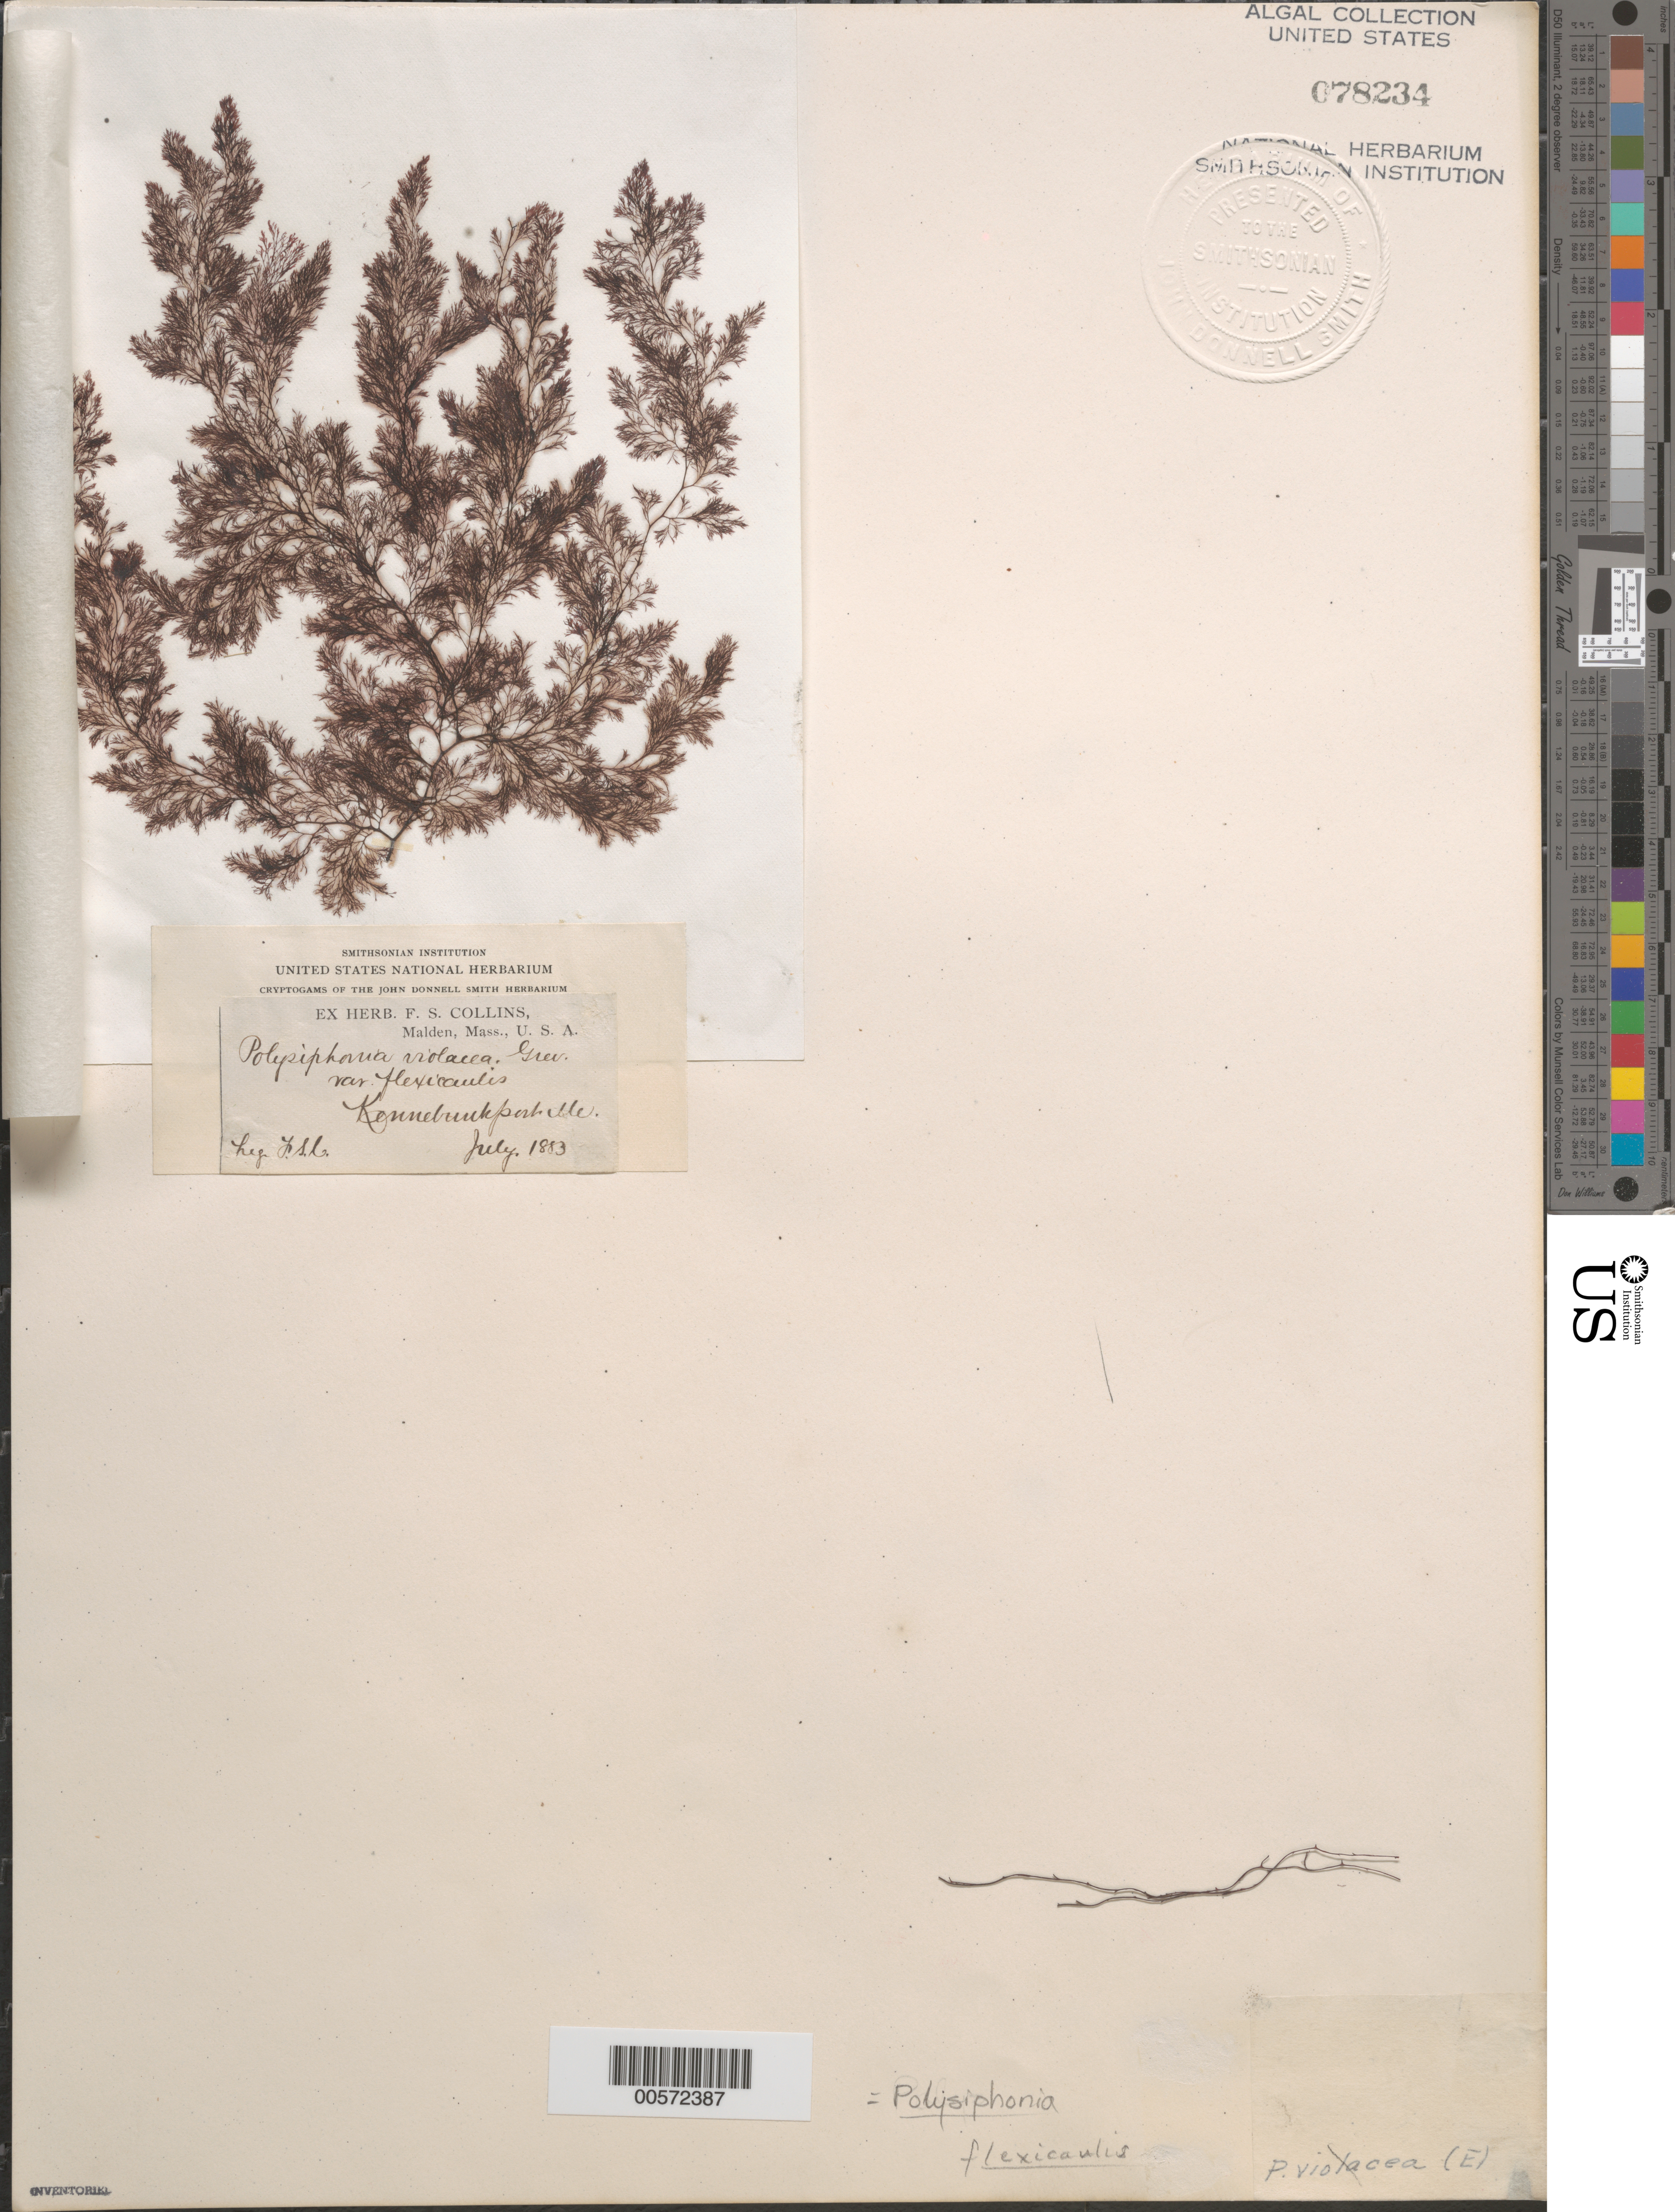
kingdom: Plantae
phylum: Rhodophyta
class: Florideophyceae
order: Ceramiales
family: Rhodomelaceae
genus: Leptosiphonia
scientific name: Leptosiphonia flexicaulis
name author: (Harv.) Savoie & G.W. Saunders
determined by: Algae name updating Project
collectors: F. Collins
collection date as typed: Jul 1883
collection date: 1883-07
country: United States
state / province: Maine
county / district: York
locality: Kennebunkport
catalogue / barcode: US 78234